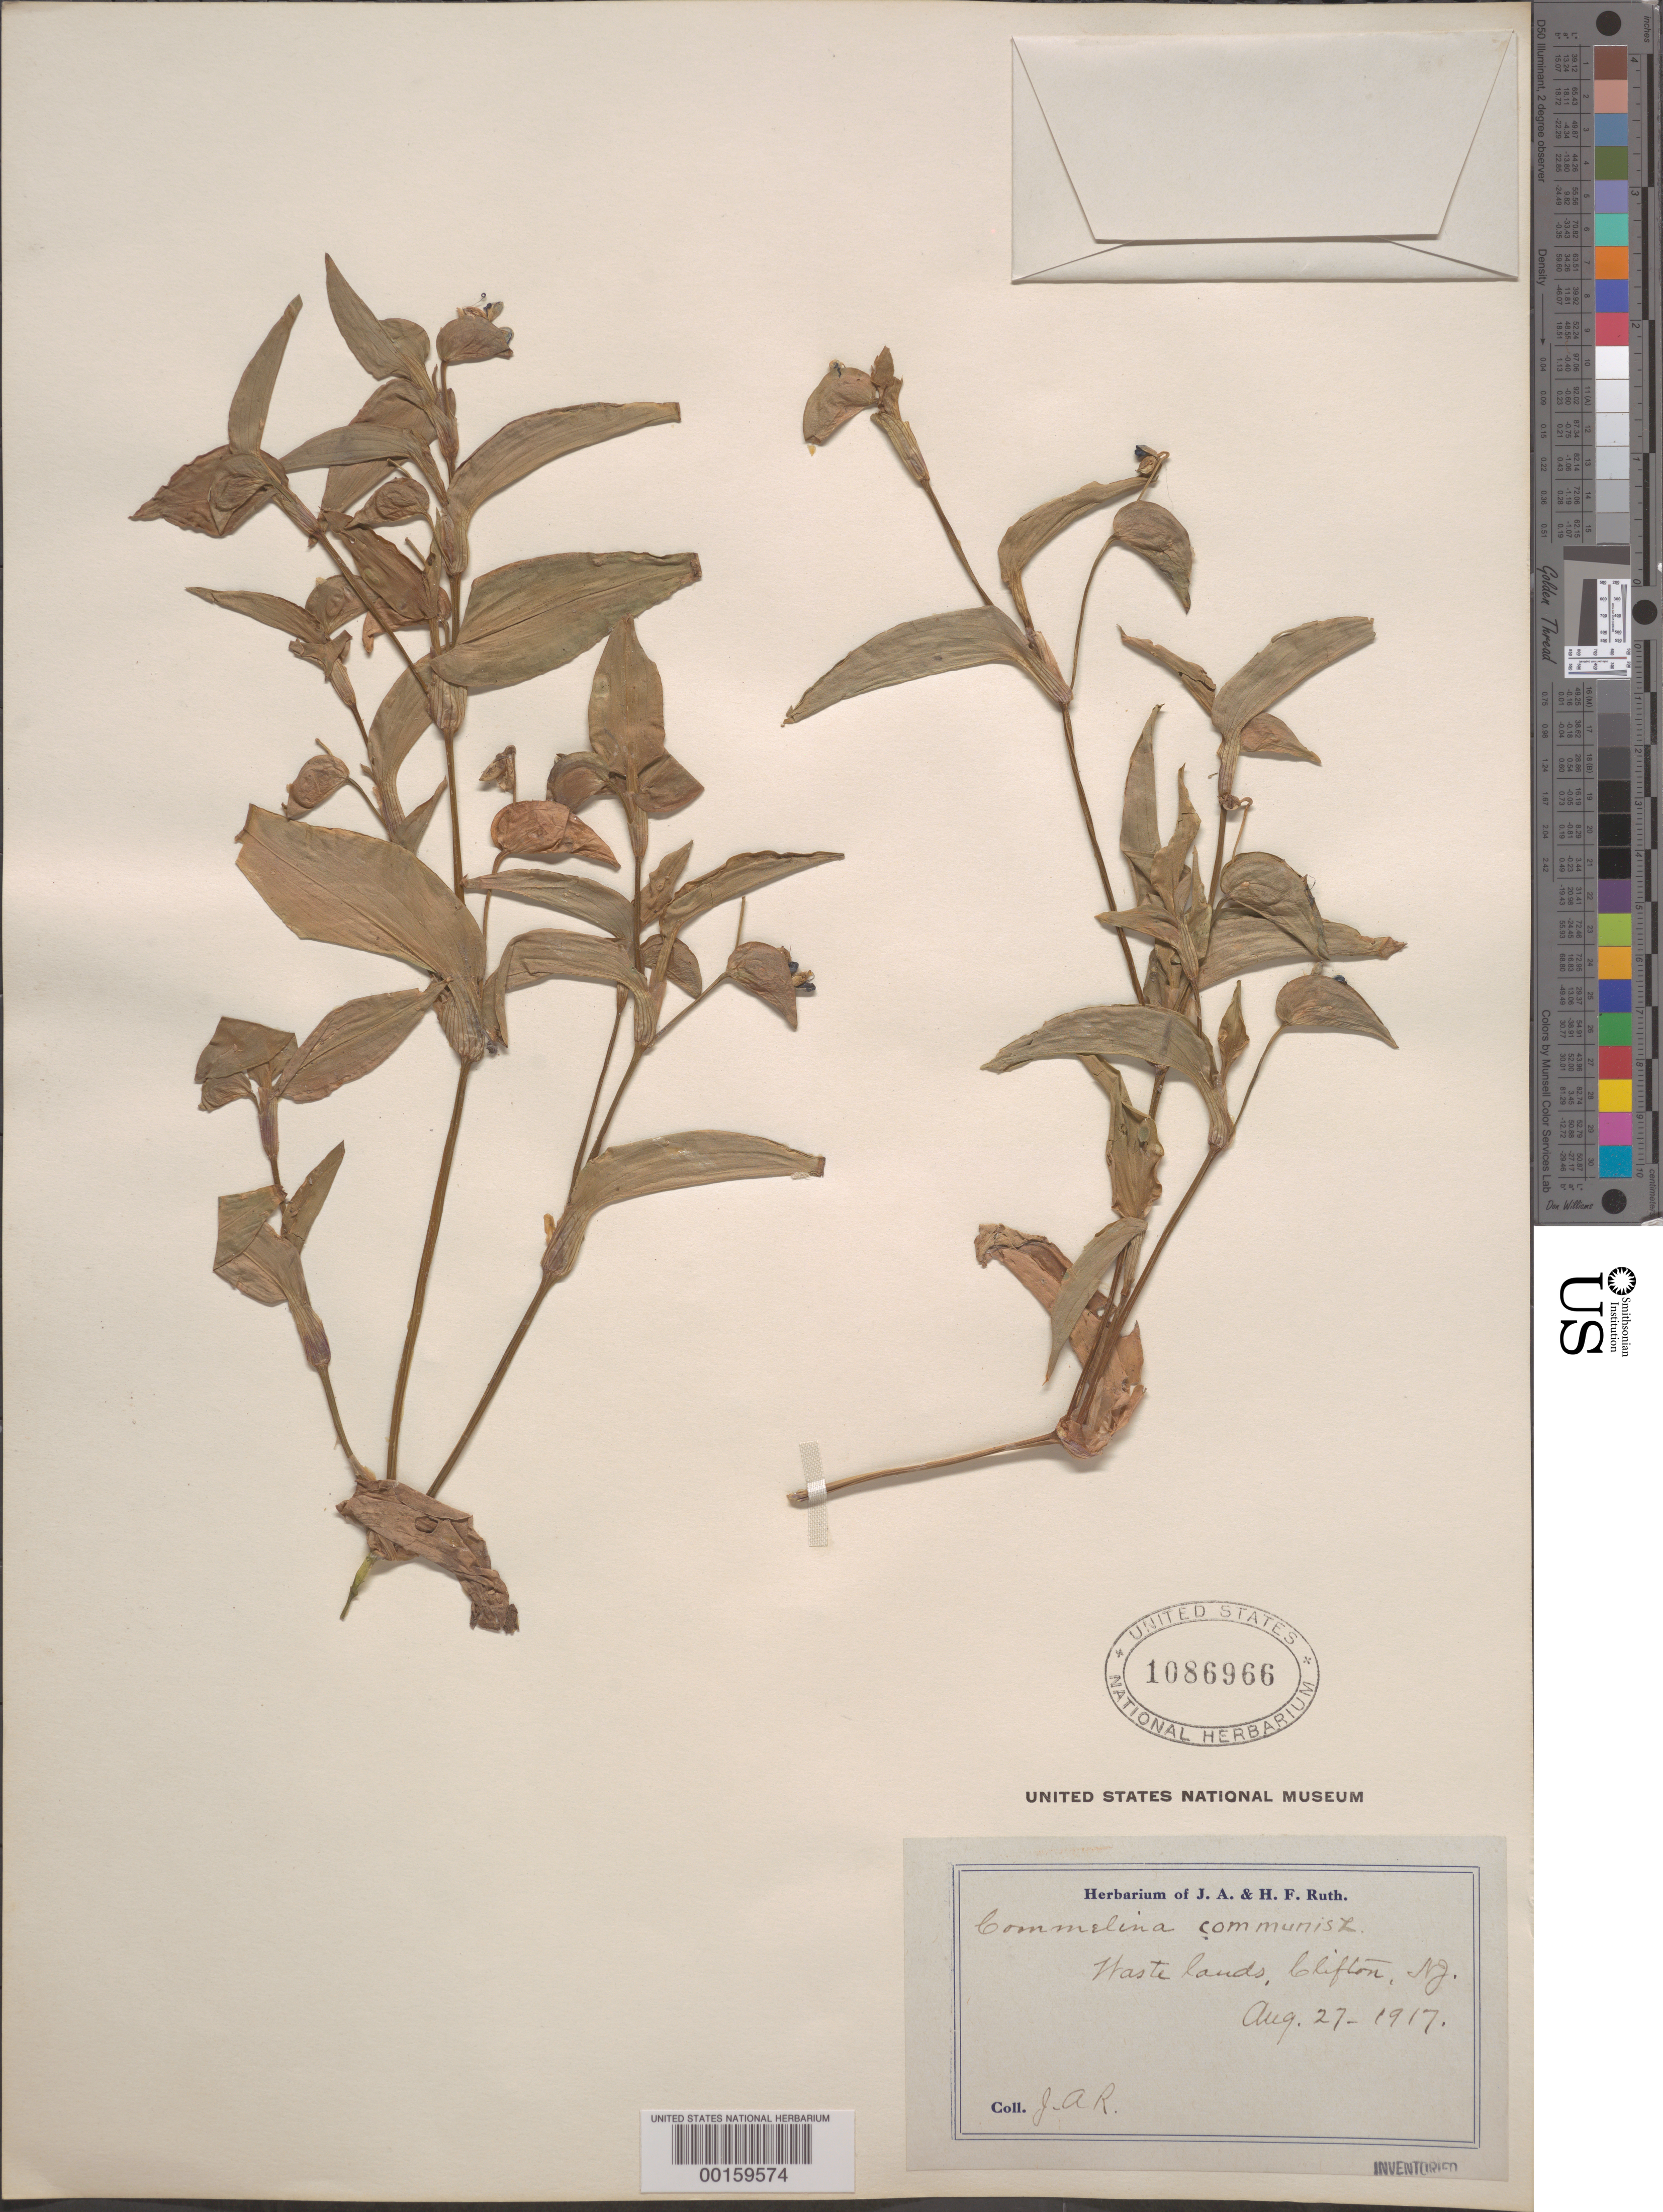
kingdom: Plantae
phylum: Tracheophyta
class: Liliopsida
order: Commelinales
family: Commelinaceae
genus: Commelina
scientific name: Commelina communis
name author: L.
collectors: J. Ruth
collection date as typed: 27 Aug 1917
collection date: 1917-08-27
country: United States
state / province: New Jersey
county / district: Passaic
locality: Clifton. [county originally entered as patterson (paterson).]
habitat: Waste lands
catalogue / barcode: US 1086966